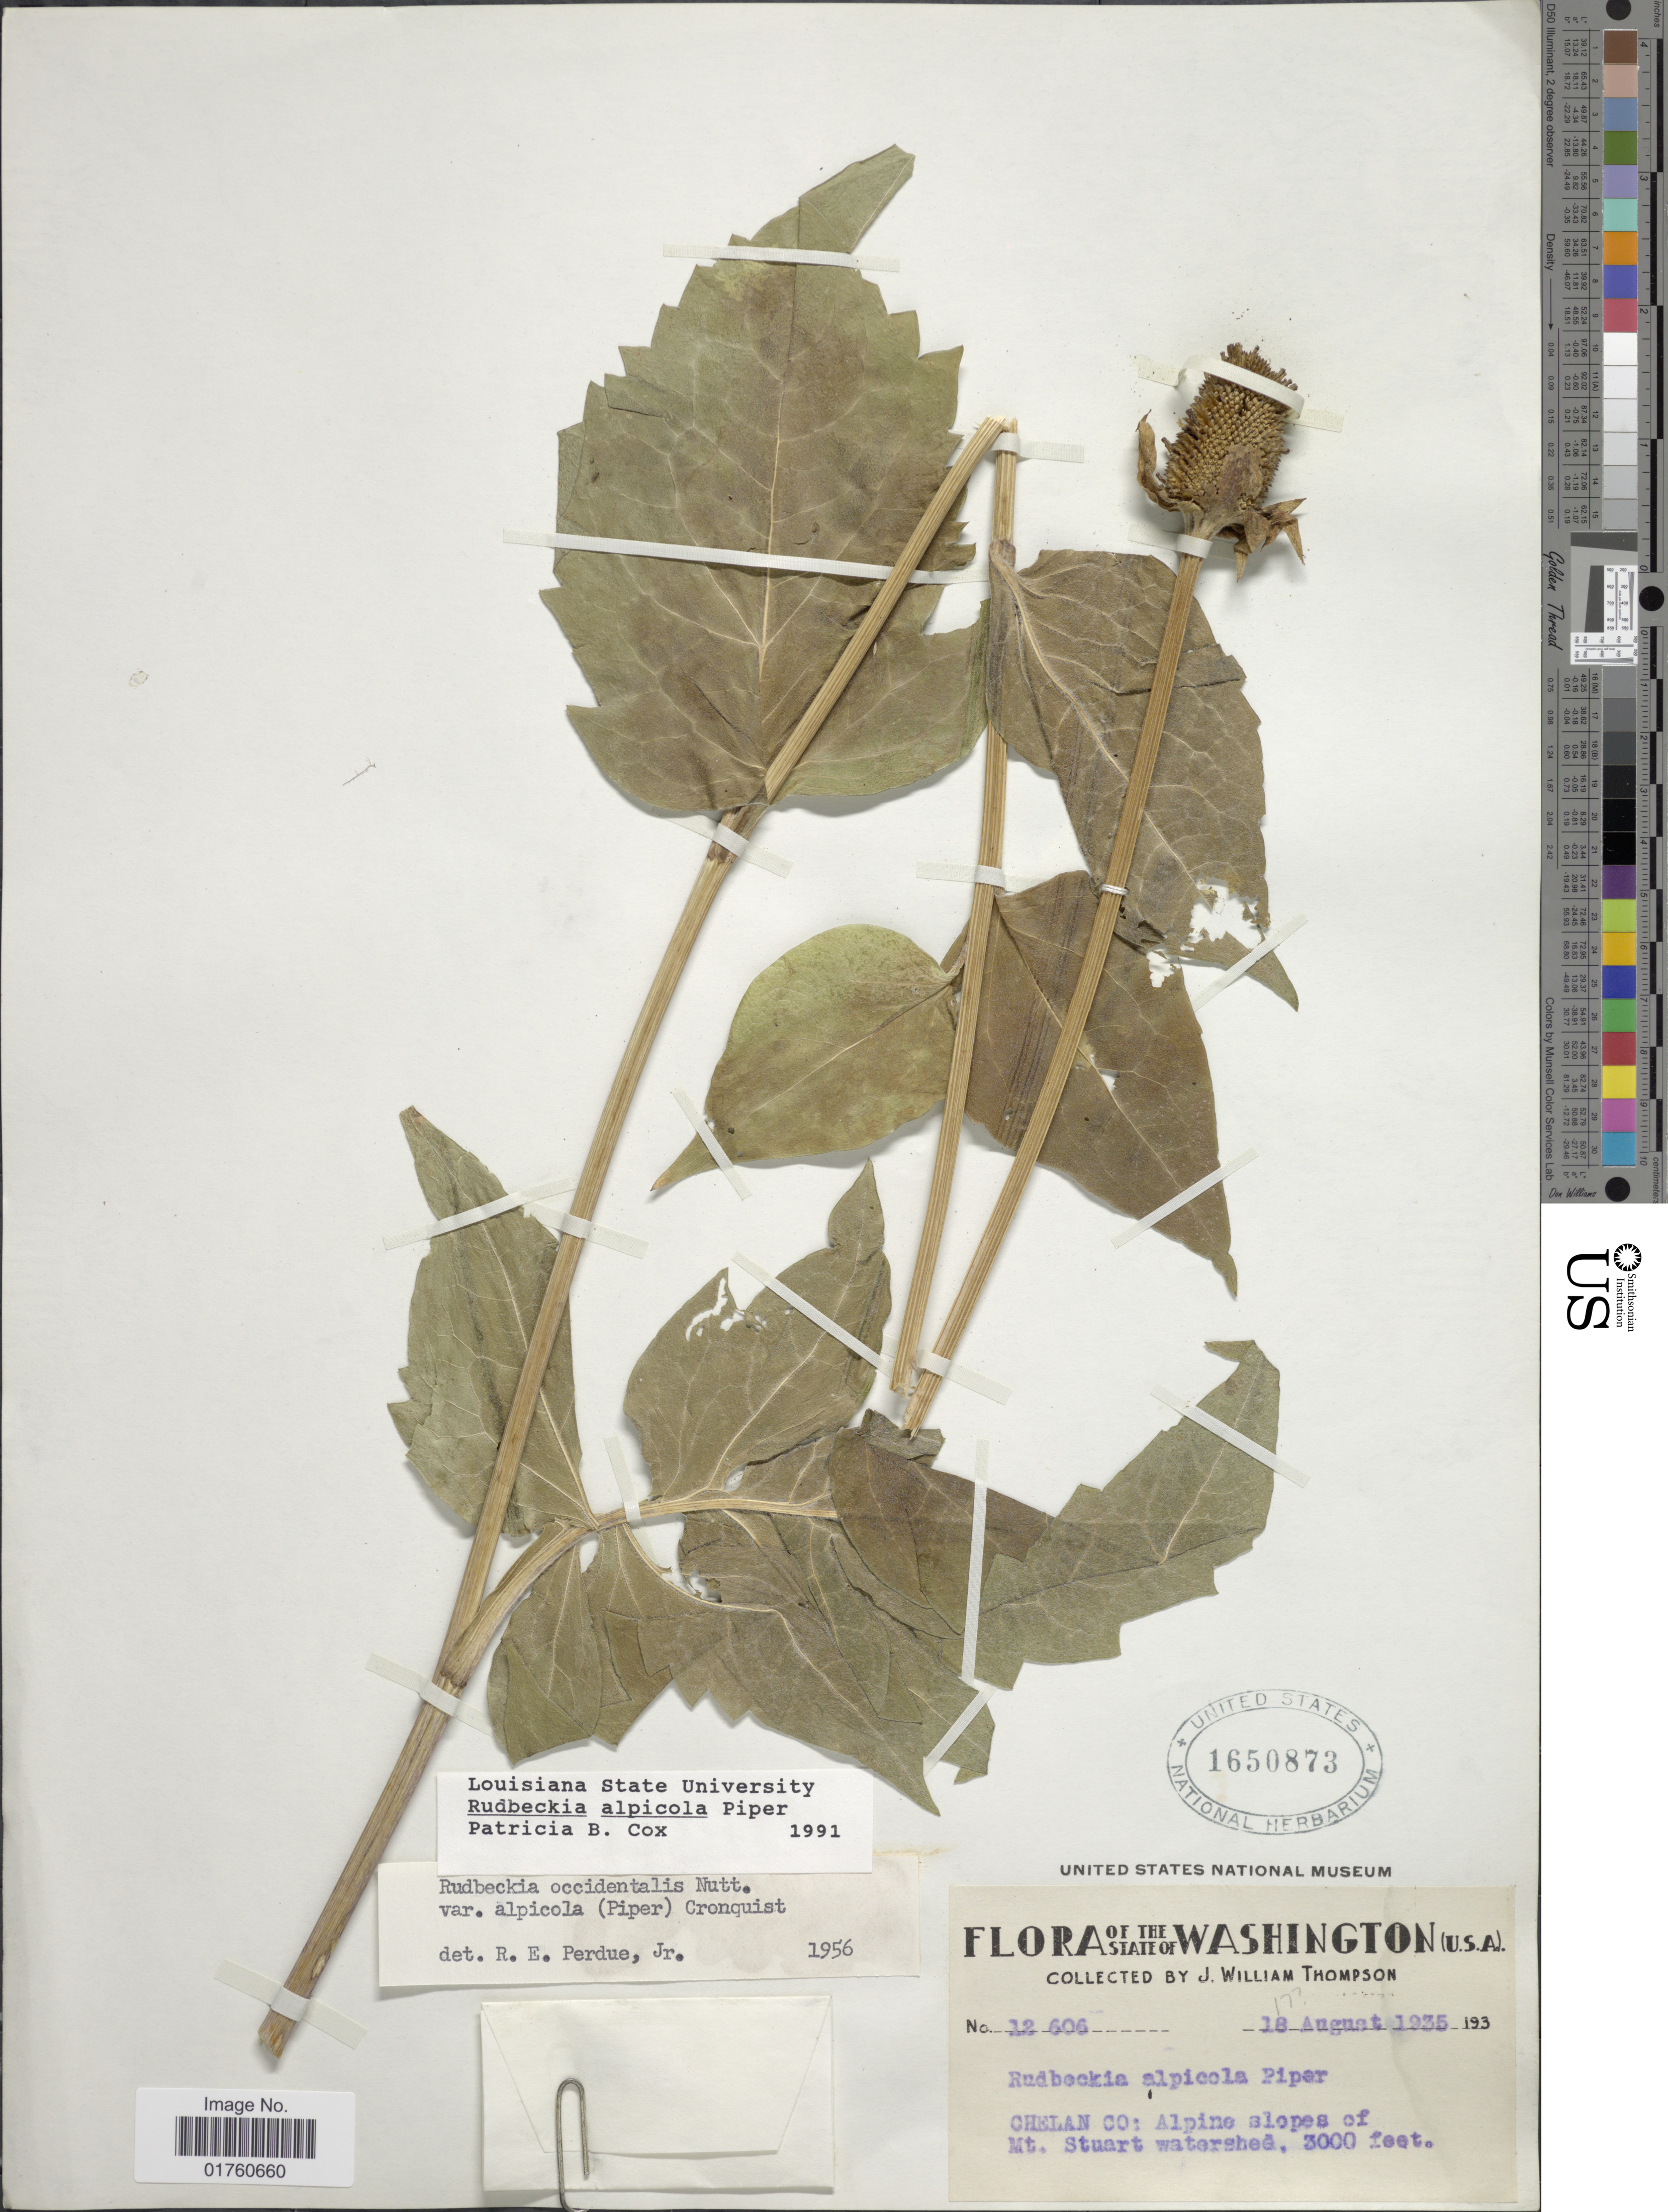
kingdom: Plantae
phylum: Tracheophyta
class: Magnoliopsida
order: Asterales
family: Asteraceae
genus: Rudbeckia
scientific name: Rudbeckia alpicola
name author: Piper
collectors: J. W. Thompson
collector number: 12606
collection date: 1935-08-18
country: United States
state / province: Washington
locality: Chelan Co: Alpine slopes of Mt Stuart watershed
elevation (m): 914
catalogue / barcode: US 1650873